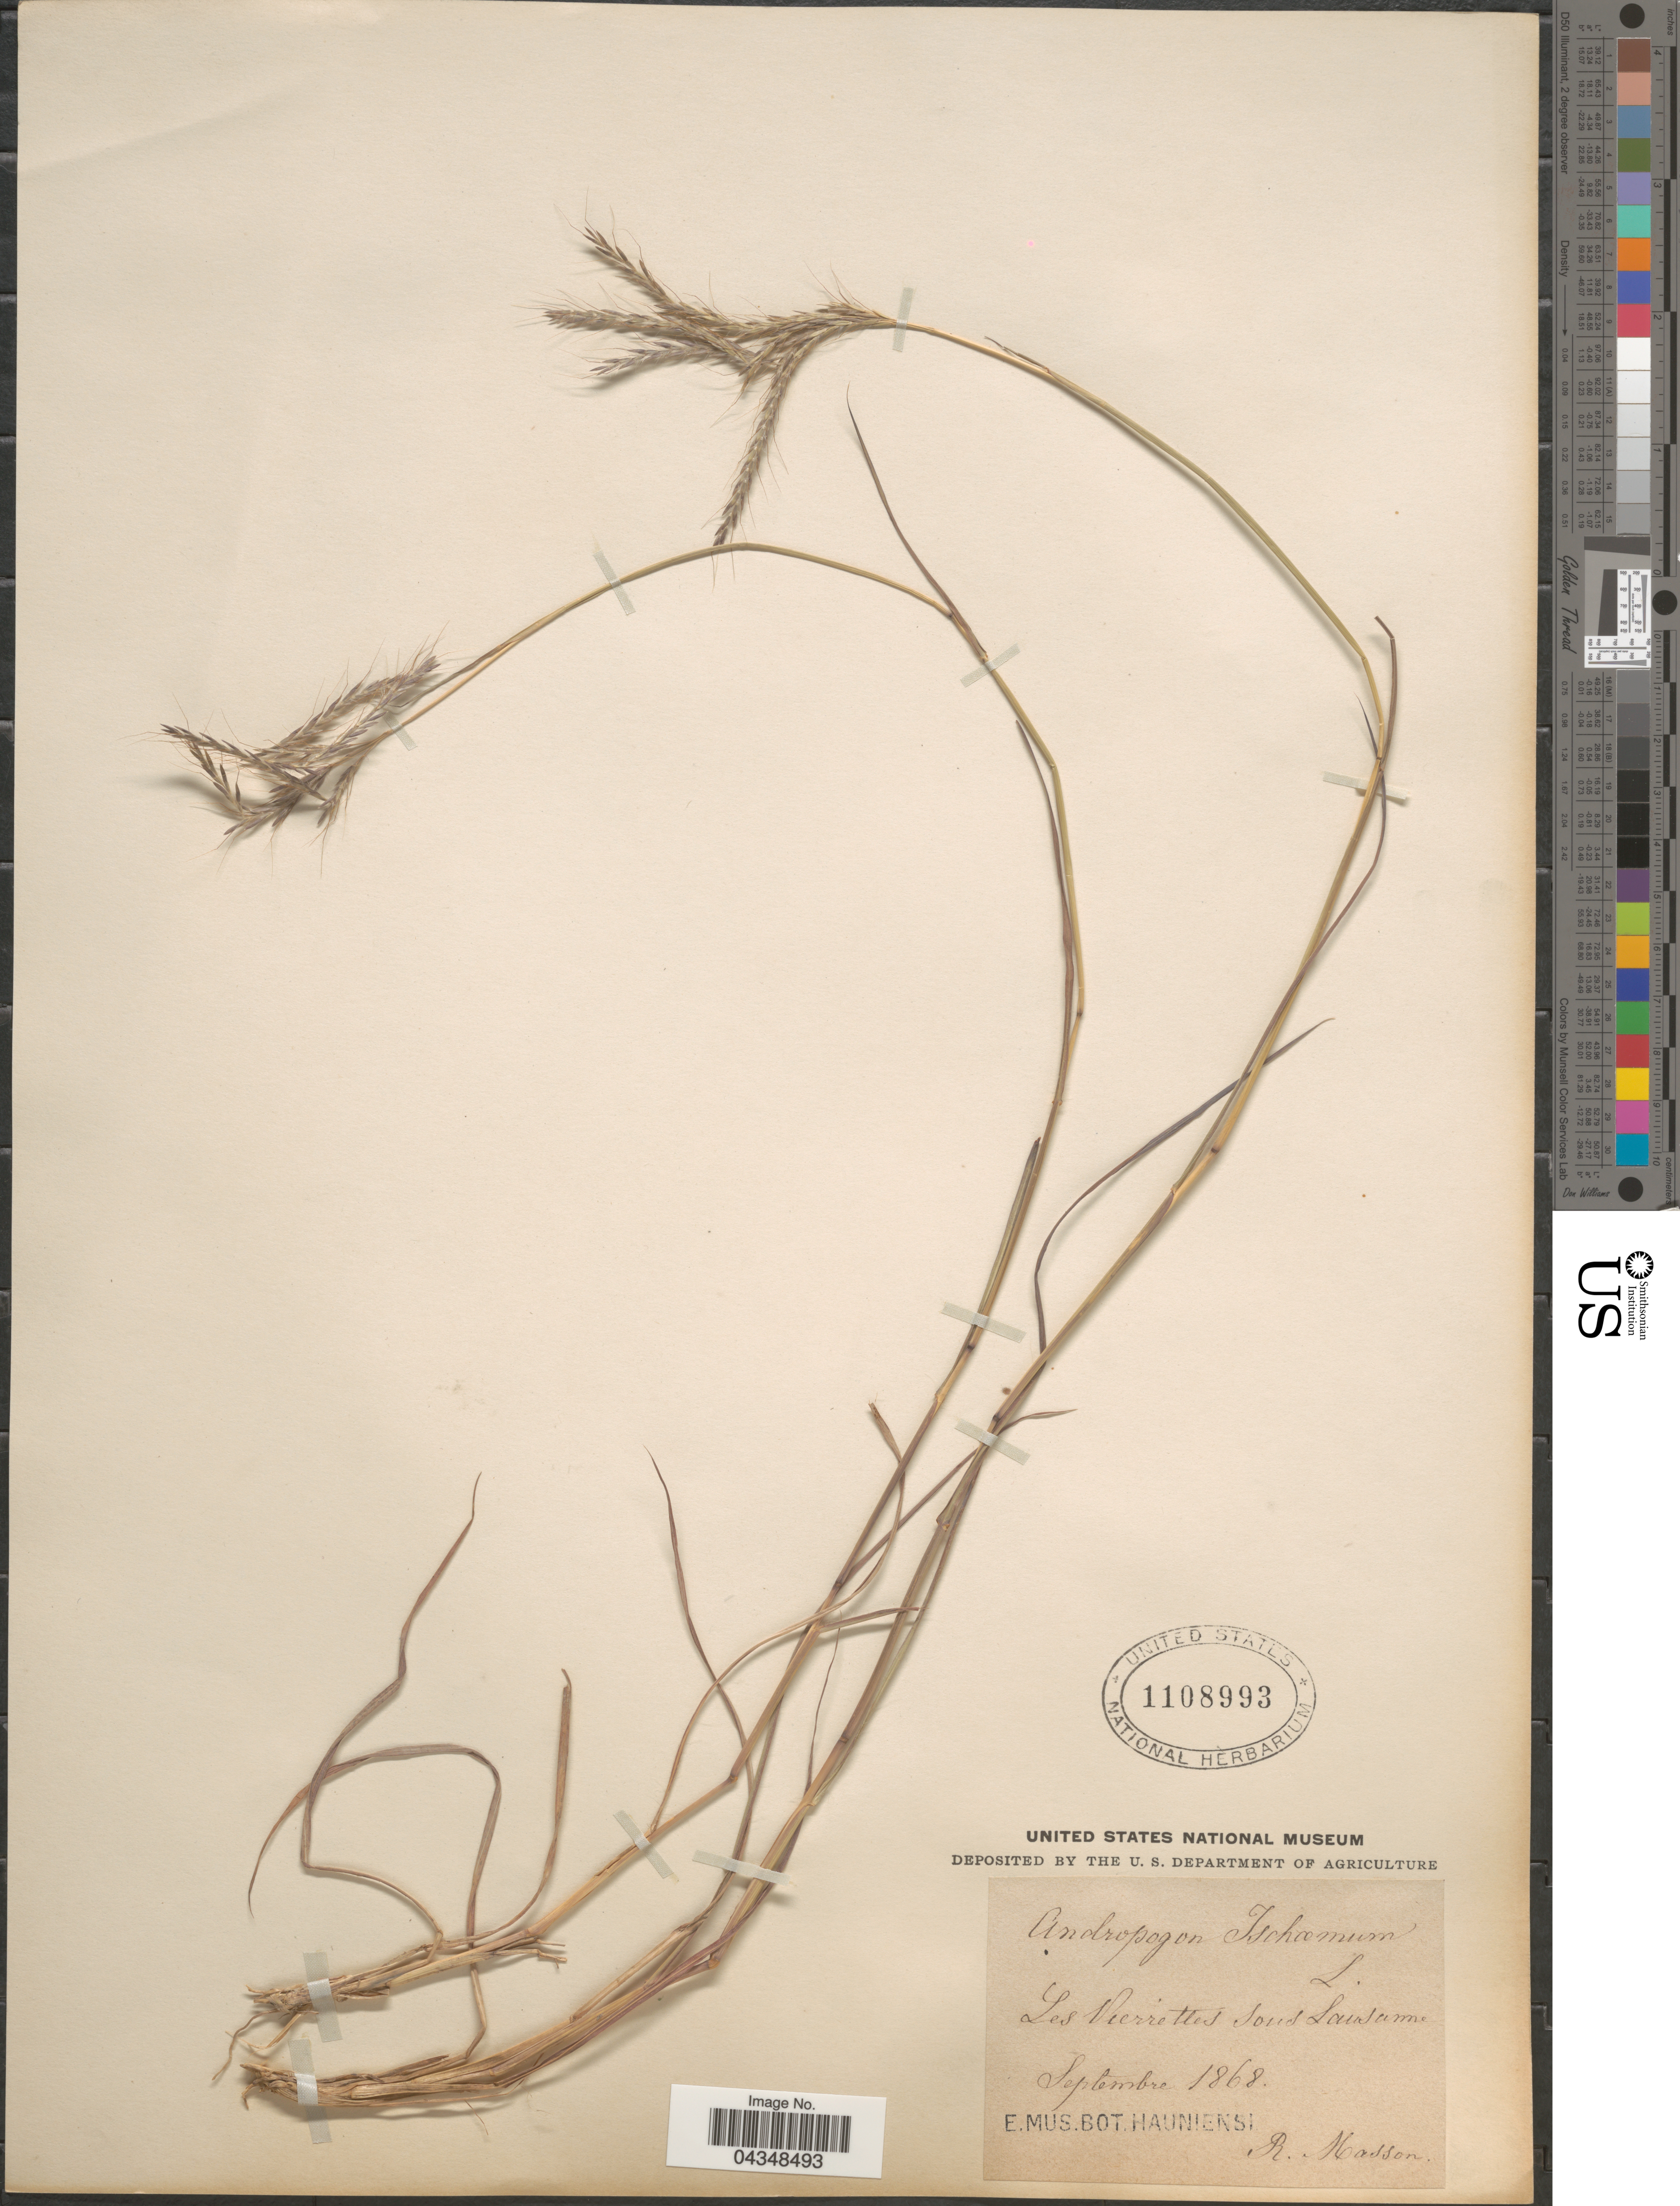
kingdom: Plantae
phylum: Tracheophyta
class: Liliopsida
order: Poales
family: Poaceae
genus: Bothriochloa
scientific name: Bothriochloa ischaemum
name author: (L.) Keng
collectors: R. Masson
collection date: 1868-09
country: France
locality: Les Vierrettes sous Lausanne.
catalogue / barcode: US 1108993